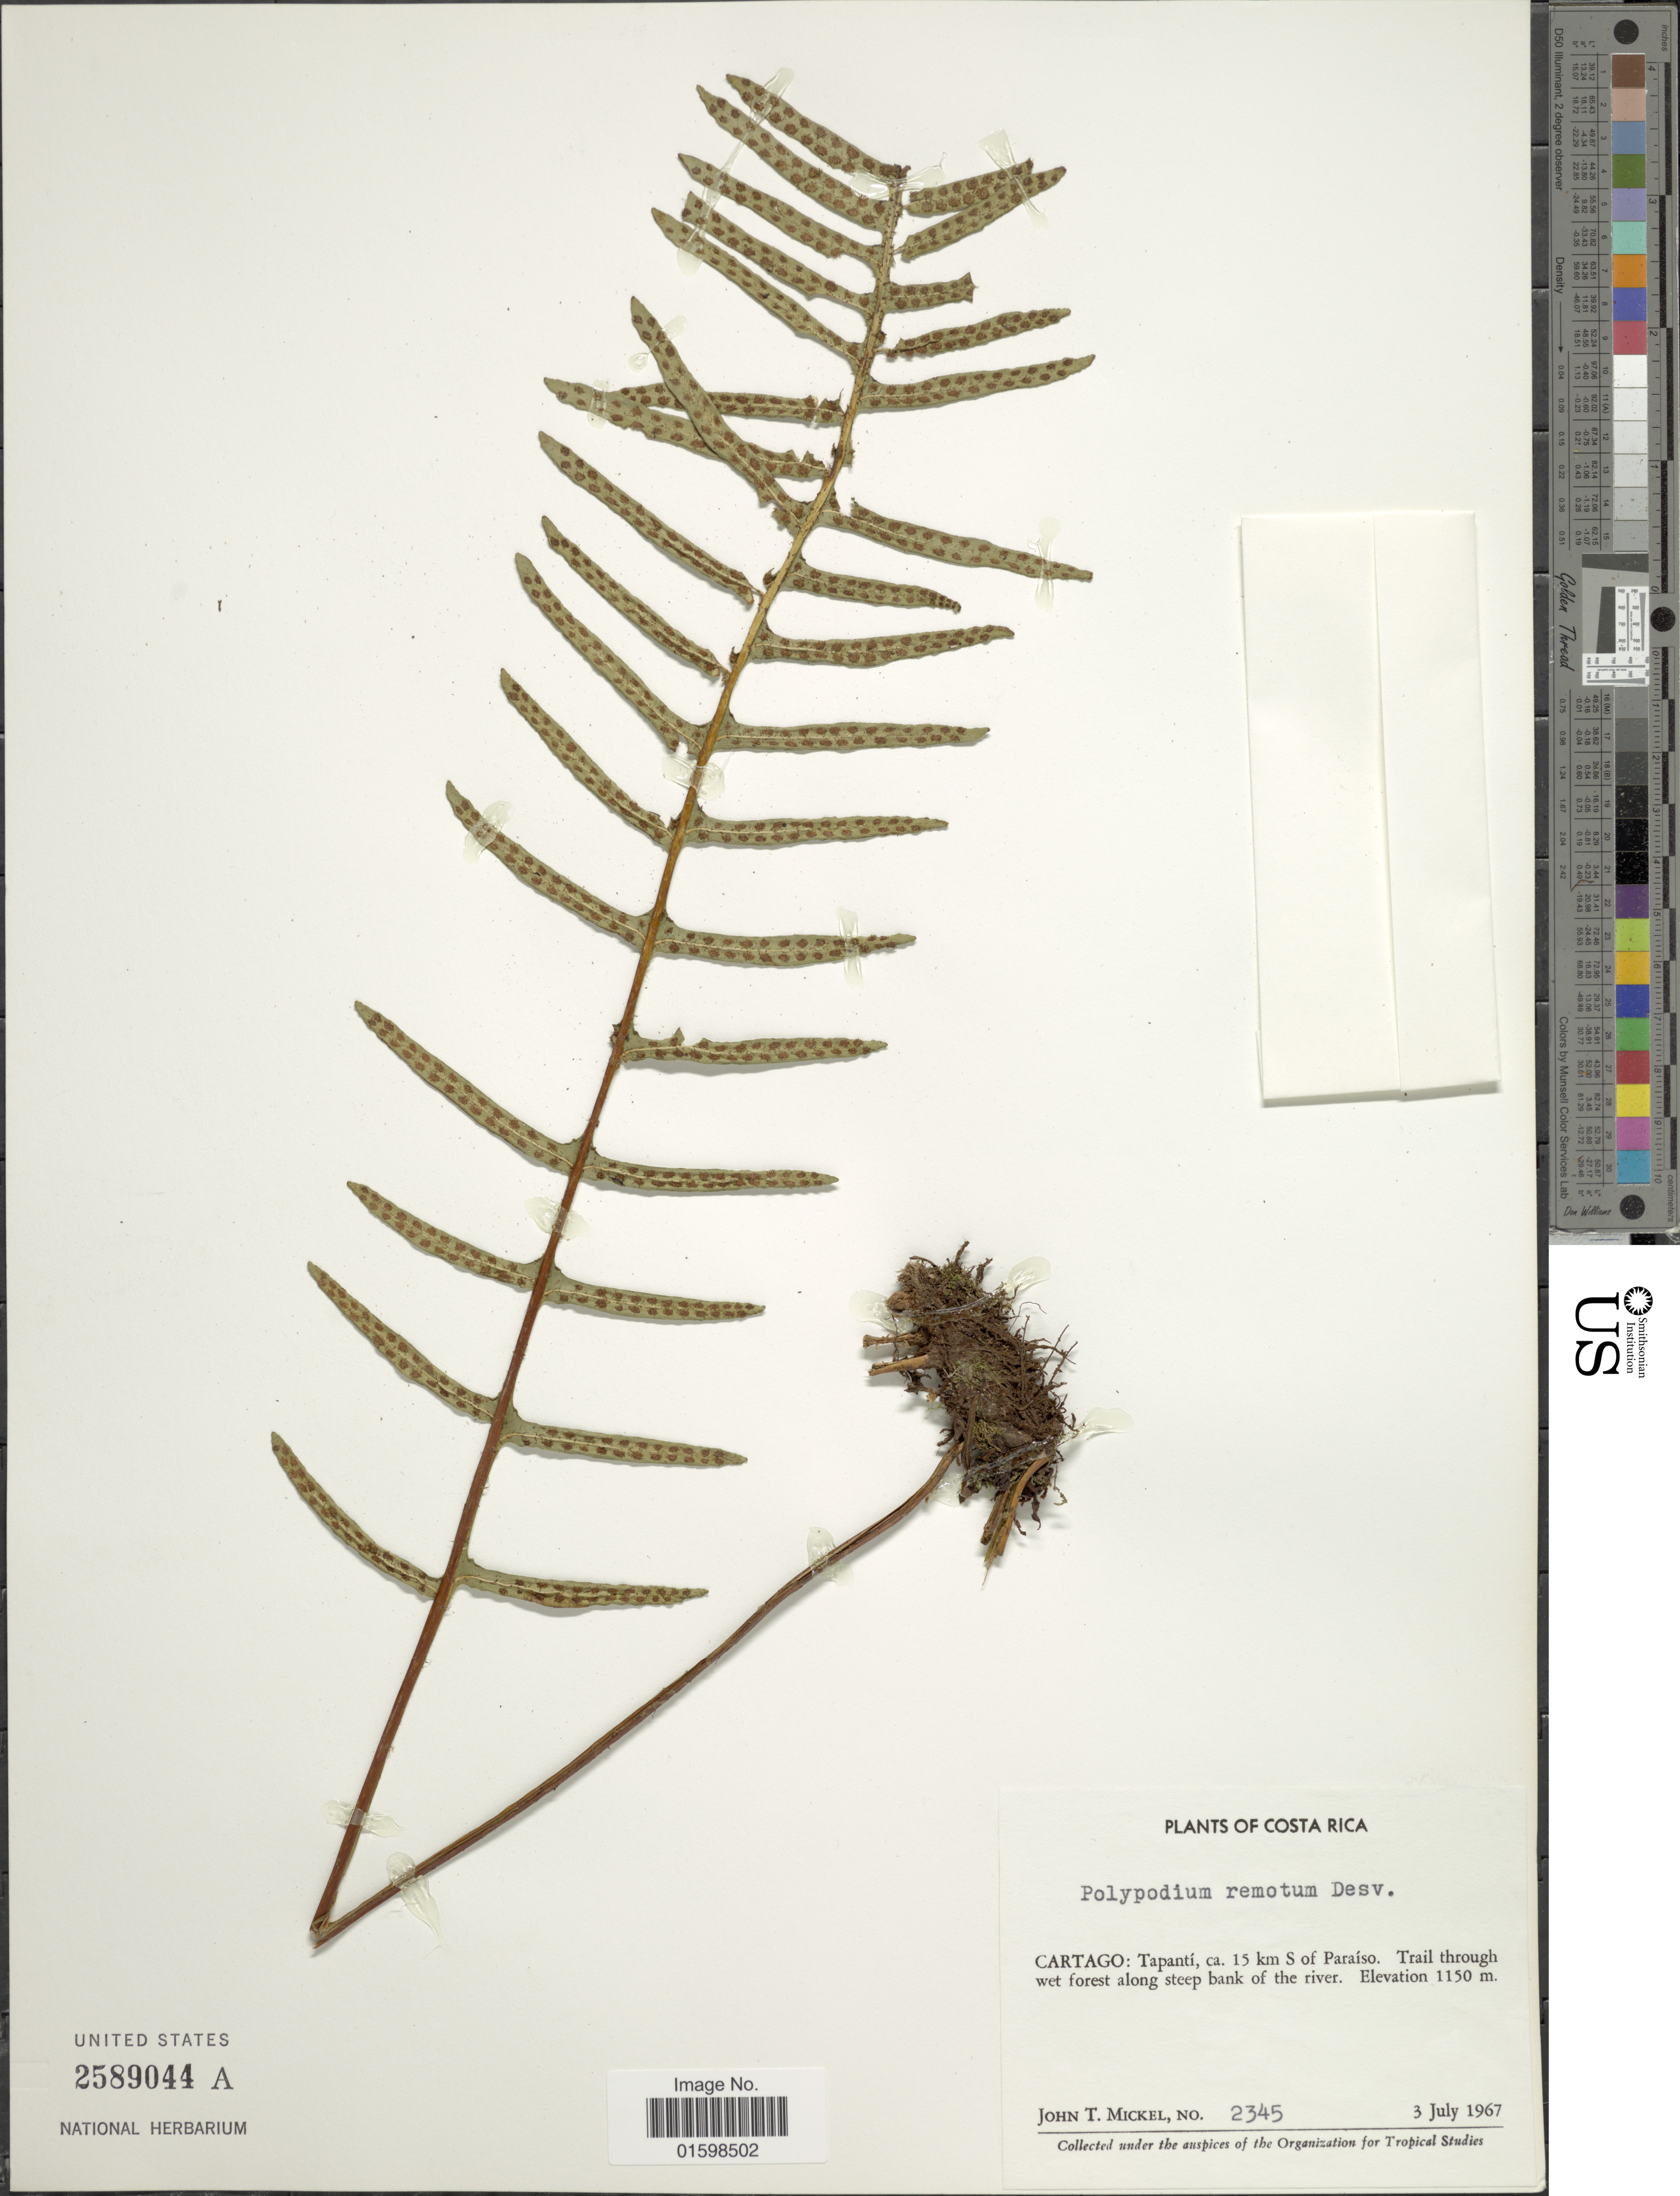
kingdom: Plantae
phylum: Tracheophyta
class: Polypodiopsida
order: Polypodiales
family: Polypodiaceae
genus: Pleopeltis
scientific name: Pleopeltis remota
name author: (Desv.) A.R. Sm.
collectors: J. T. Mickel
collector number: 2345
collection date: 1967-07-03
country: Costa Rica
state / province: Cartago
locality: Tapantí, ca. 15 km S of Paraíso, trail through wet forest slope along steep bank of the river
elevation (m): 1150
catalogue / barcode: US 2589044A